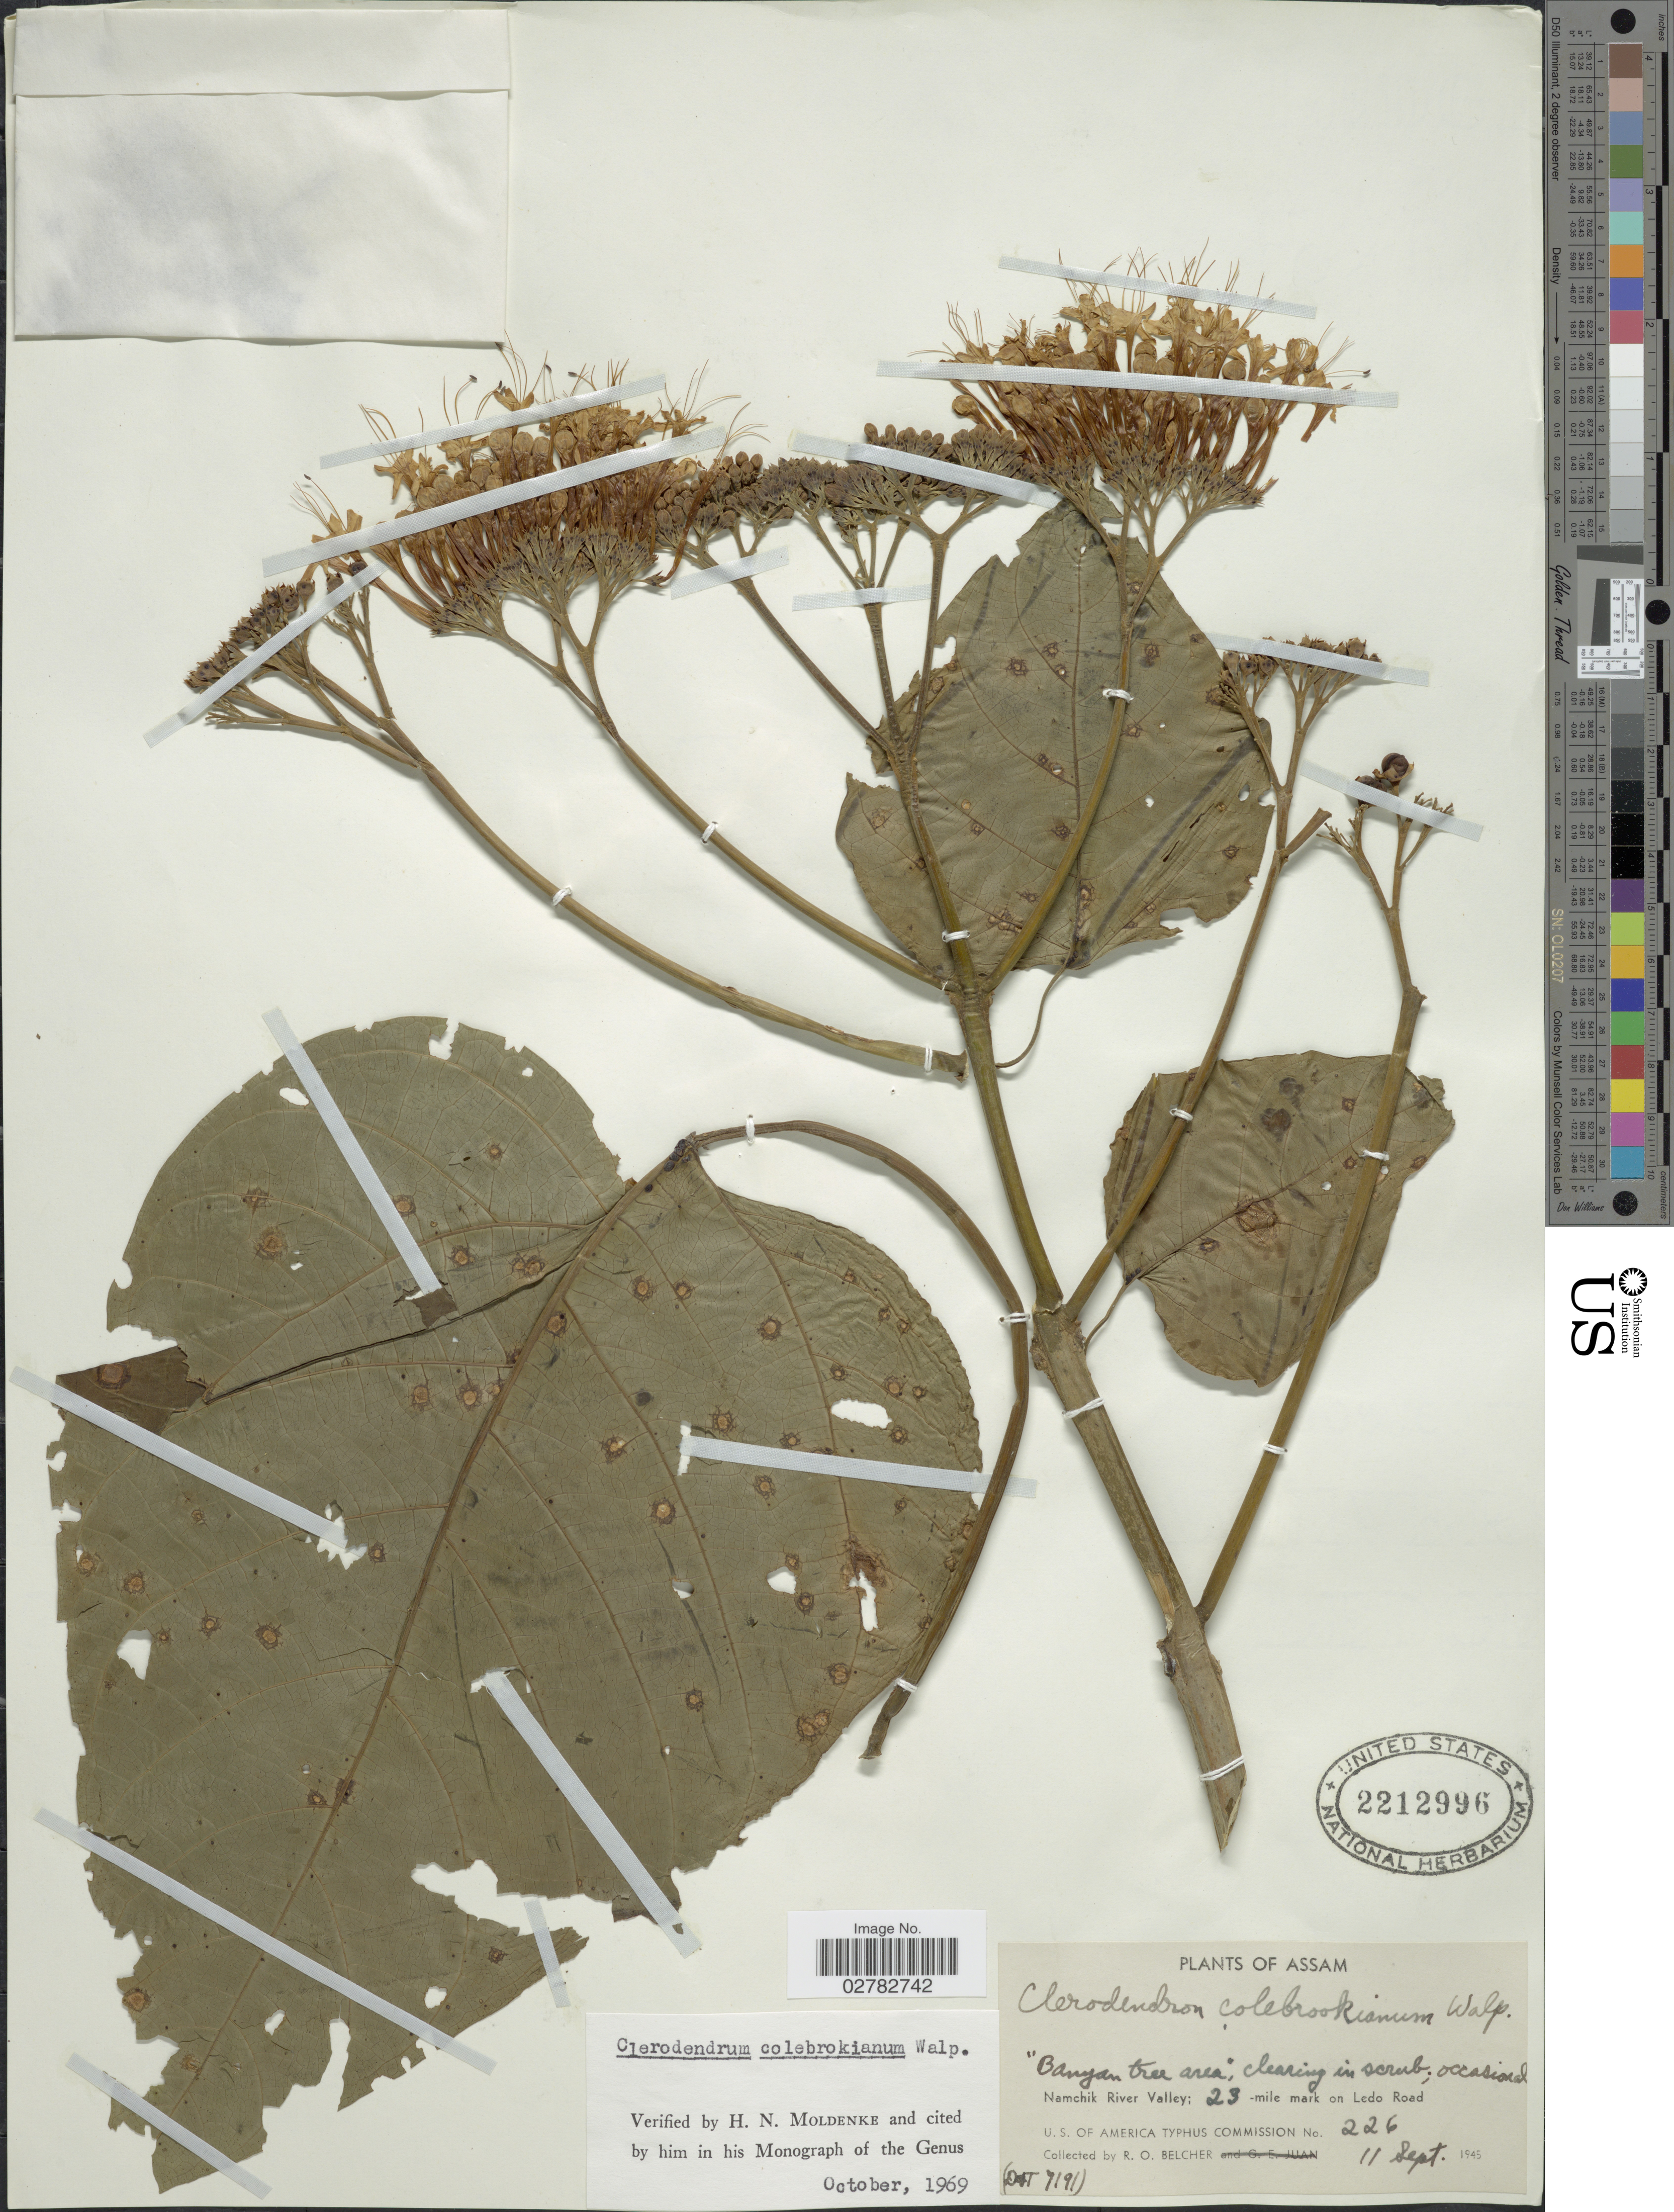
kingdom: Plantae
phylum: Tracheophyta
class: Magnoliopsida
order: Lamiales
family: Lamiaceae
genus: Clerodendrum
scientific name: Clerodendrum colebrookianum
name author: Walp.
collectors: R. Belcher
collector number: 226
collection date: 1945-09-11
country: India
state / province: Assam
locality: Namchik River Valley; 23 -mile mark on Ledo Road.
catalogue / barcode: US 2212996